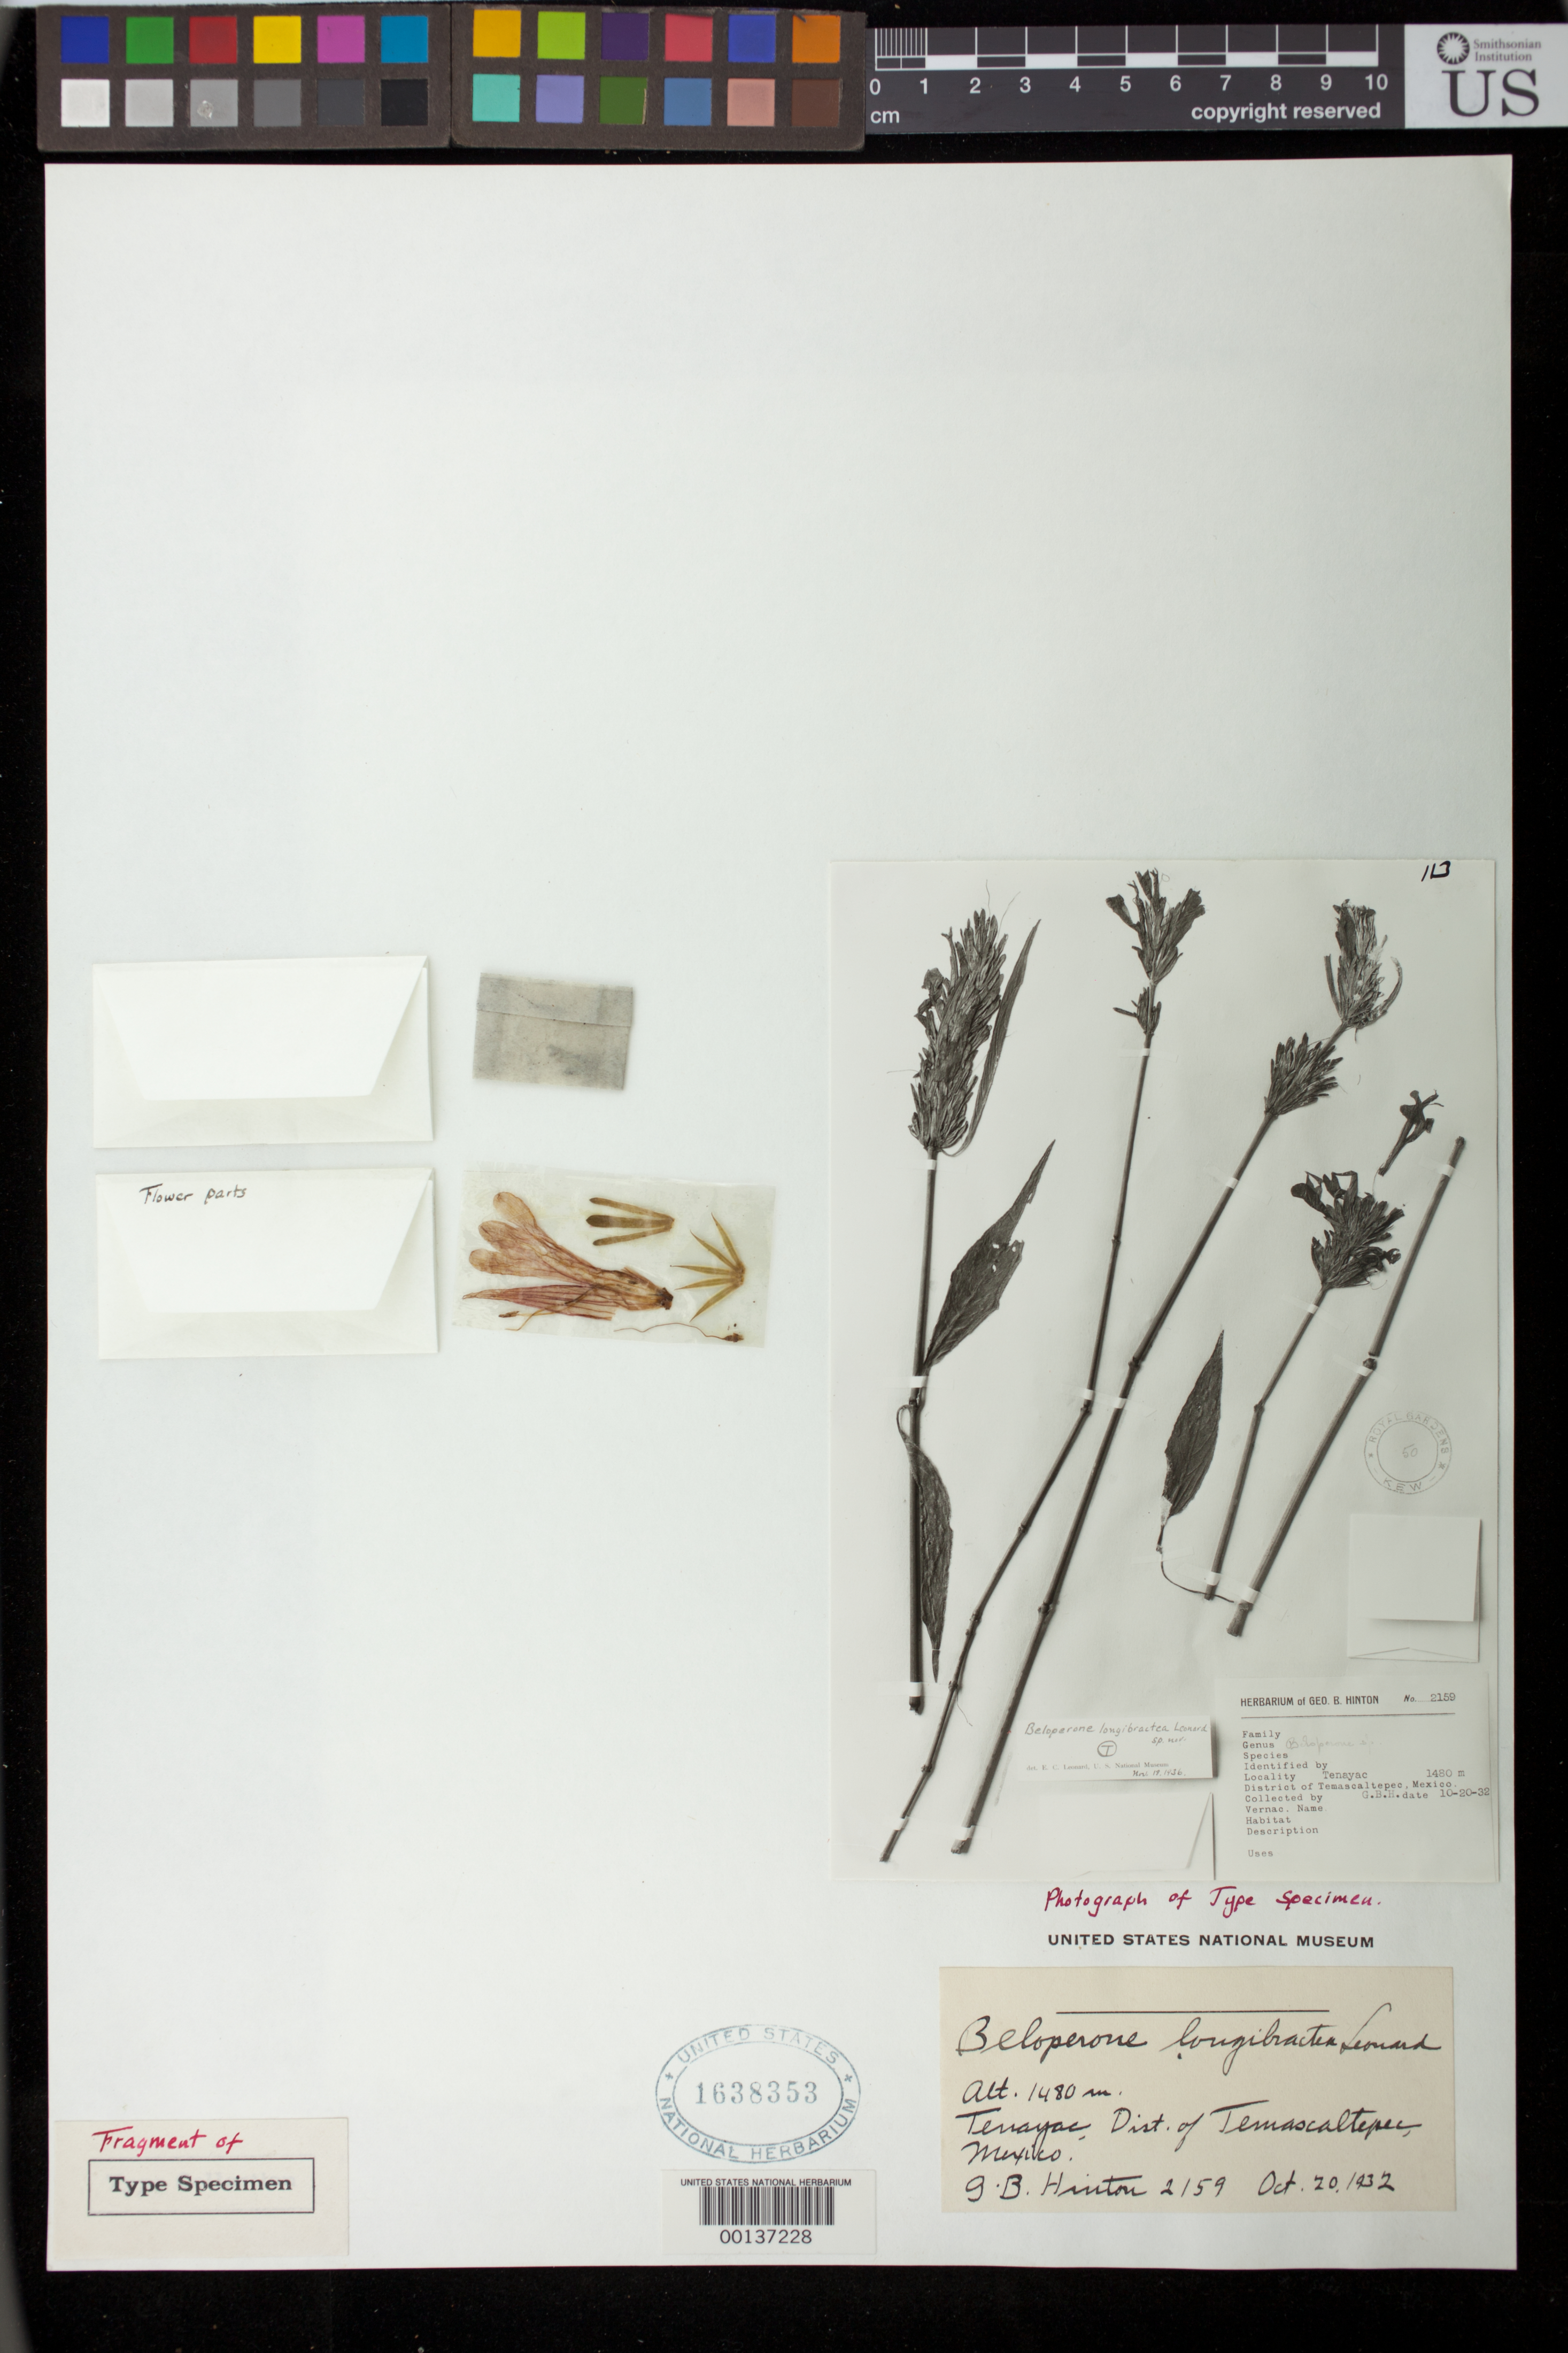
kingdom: Plantae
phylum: Tracheophyta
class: Magnoliopsida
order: Lamiales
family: Acanthaceae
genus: Beloperone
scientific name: Beloperone longibracteata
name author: Leonard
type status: Isotype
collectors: G. B. Hinton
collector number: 2159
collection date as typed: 20 Oct 1932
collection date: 1932-10-20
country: Mexico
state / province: México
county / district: Temascaltepec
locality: Tenayac.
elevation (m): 1480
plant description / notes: Photograph and fragmentary material of (holo) type specimen ex herb. Kew.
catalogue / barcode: US 1638353